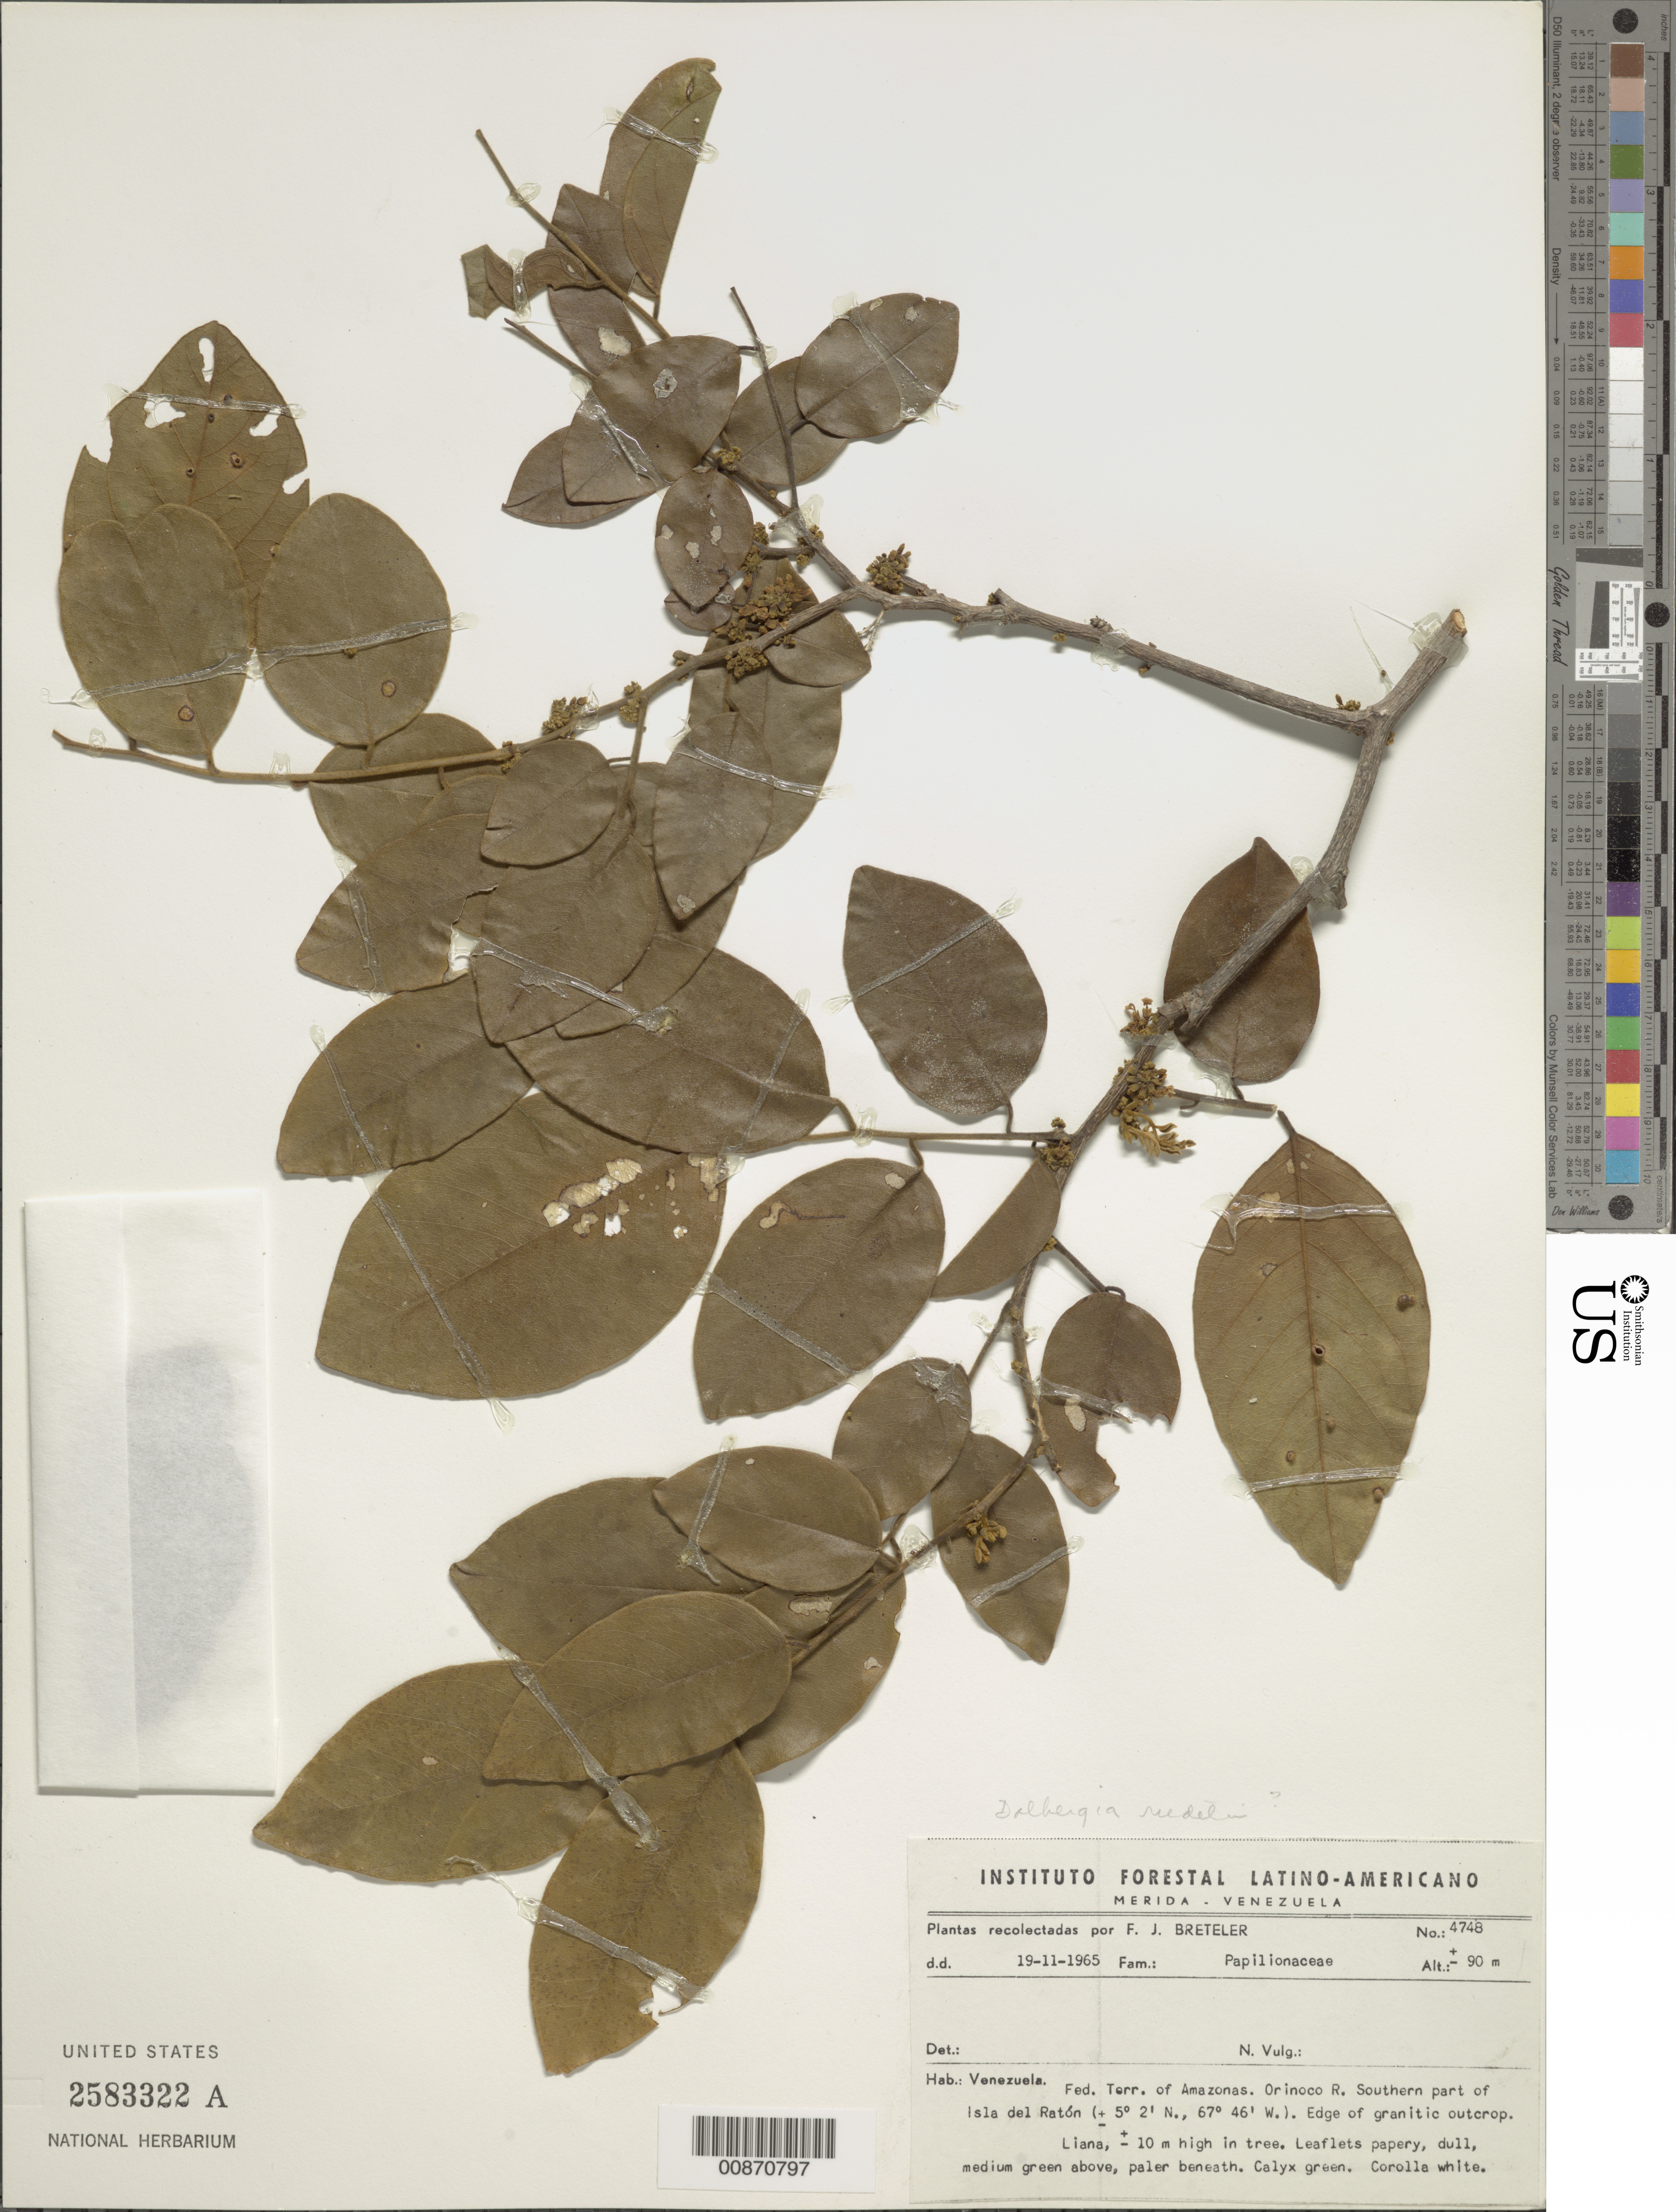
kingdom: Plantae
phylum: Tracheophyta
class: Magnoliopsida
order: Fabales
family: Fabaceae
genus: Dalbergia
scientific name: Dalbergia riedelii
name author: (Benth.) Sandwith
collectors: F. J. Breteler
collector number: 4748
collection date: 1965-11-19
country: Venezuela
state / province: Amazonas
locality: Orinoco R. Southern part of Isla del Raton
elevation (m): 90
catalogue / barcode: US 2583322A